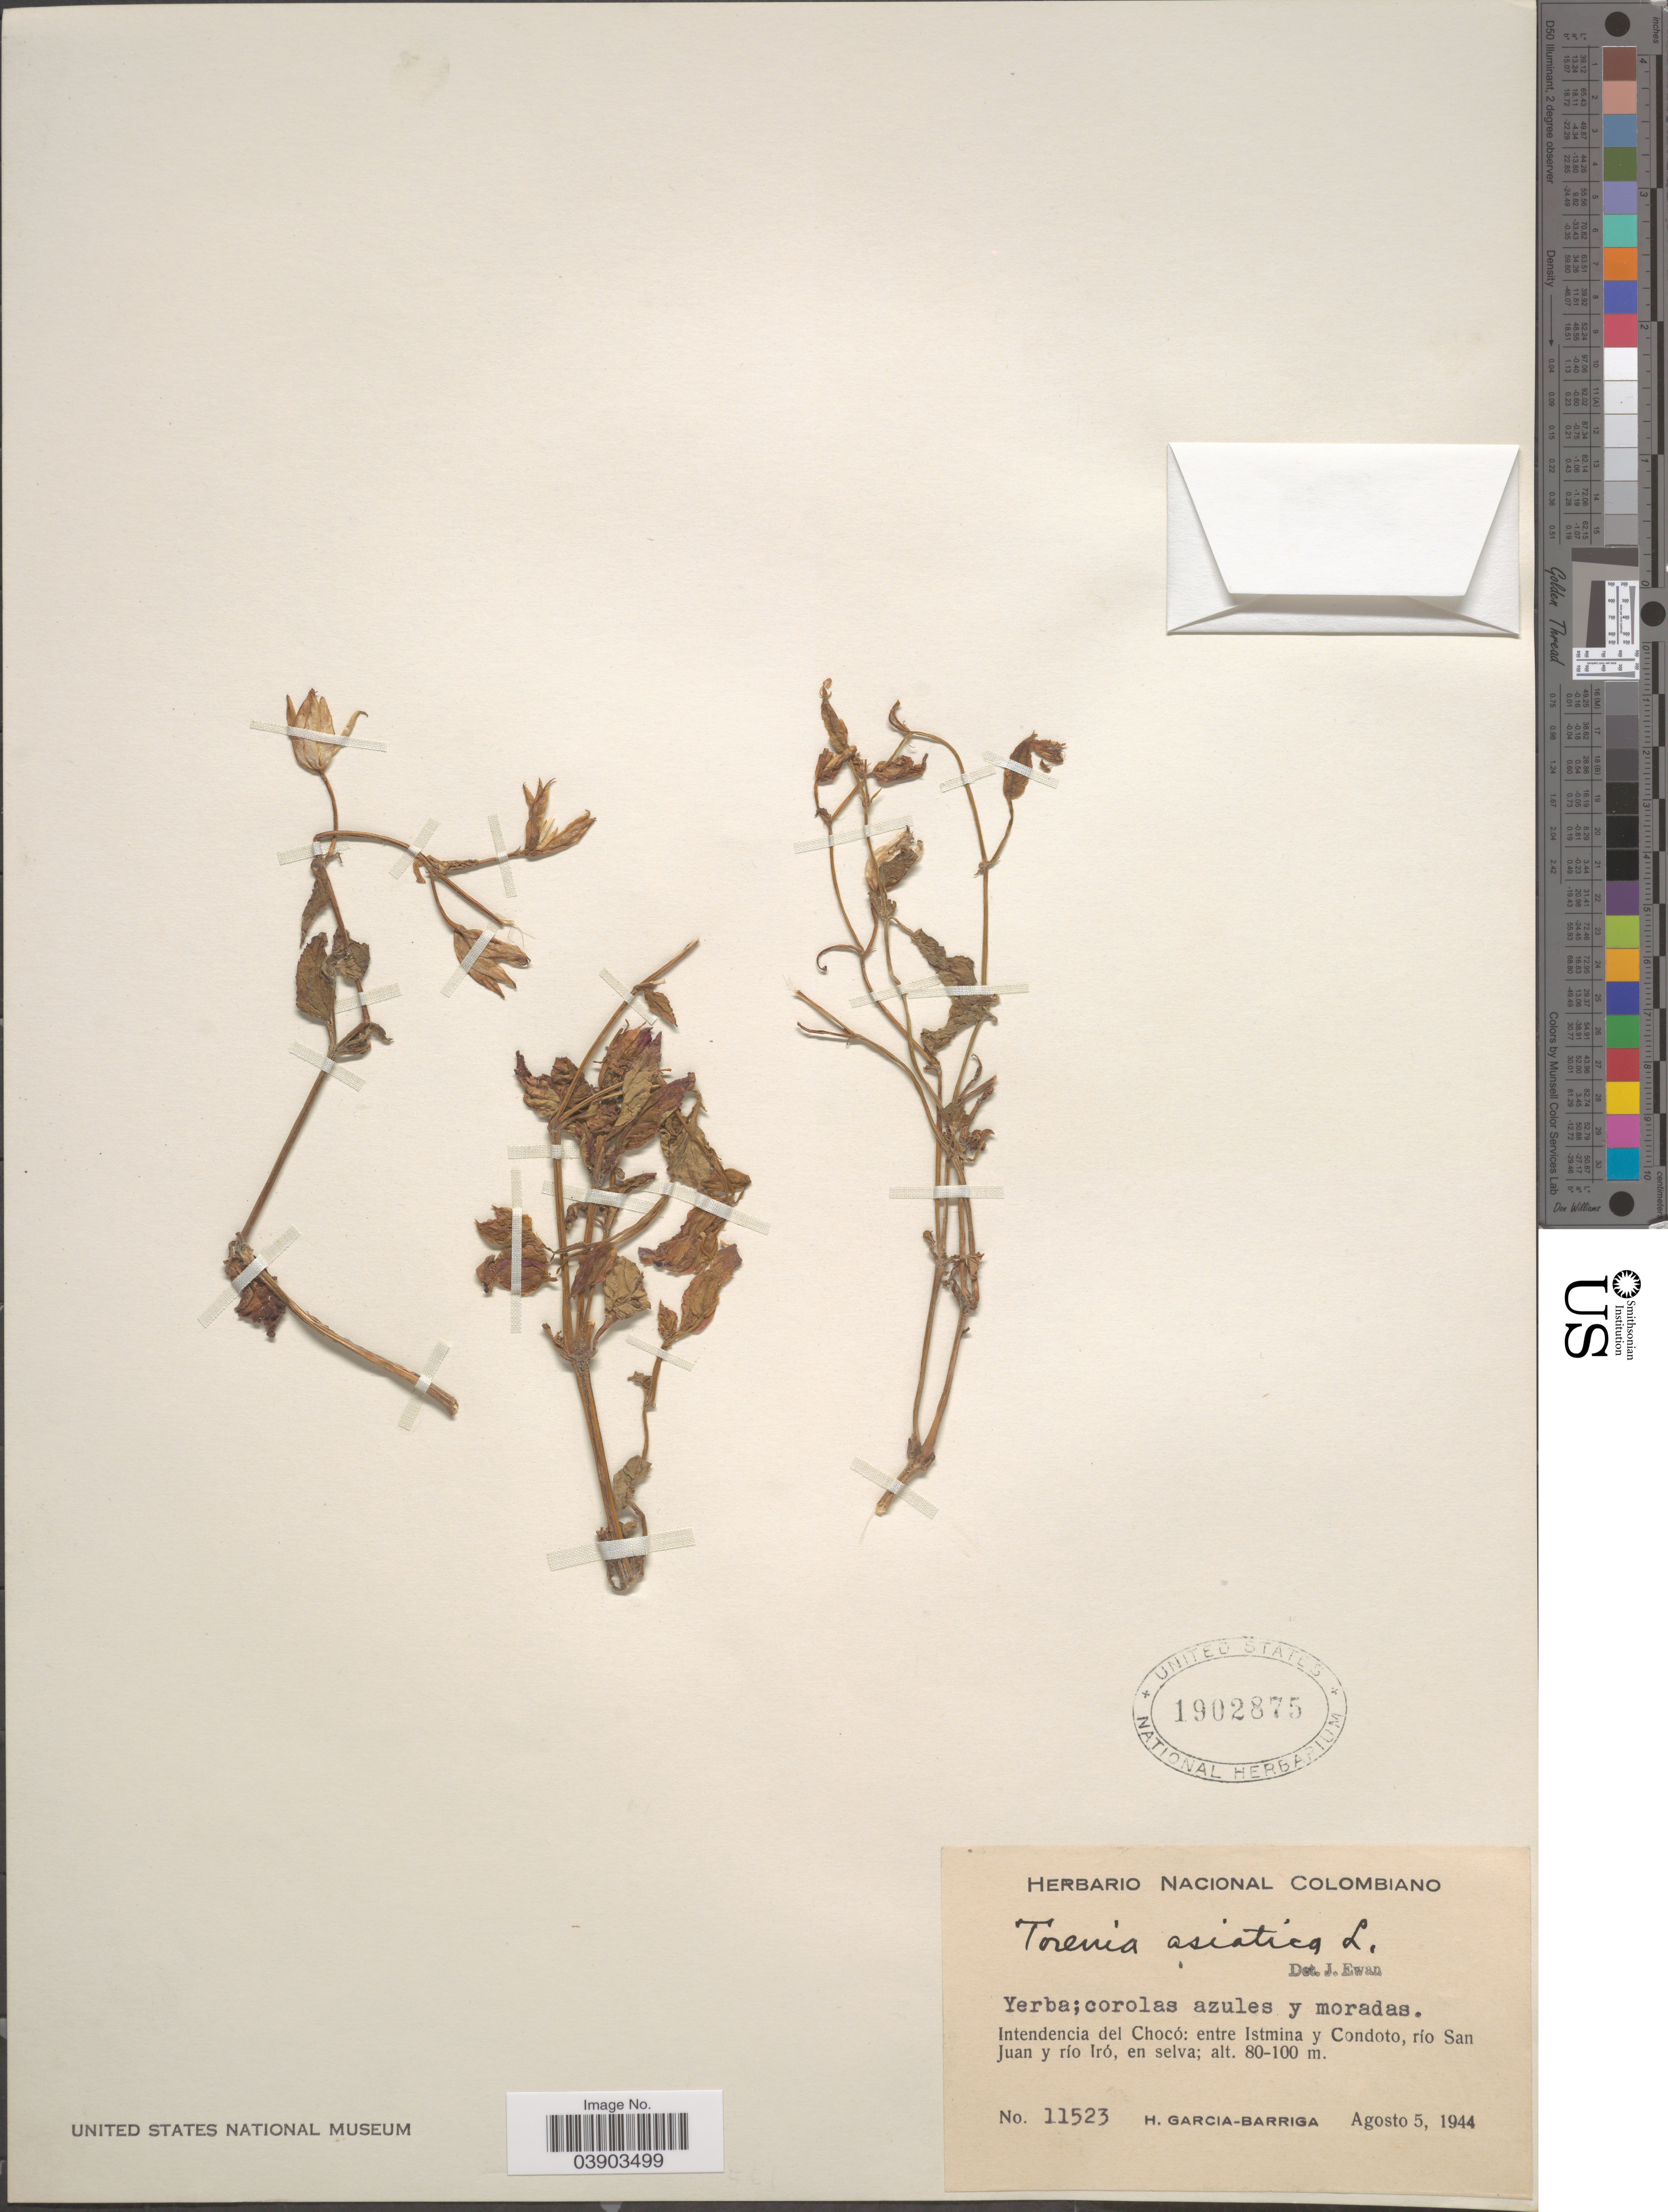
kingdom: Plantae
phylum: Tracheophyta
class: Magnoliopsida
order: Lamiales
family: Linderniaceae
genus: Torenia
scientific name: Torenia asiatica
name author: L.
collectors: H. García Barriga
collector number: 11523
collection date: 1944-08-05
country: Colombia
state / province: Chocó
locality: Intendencia del Chocó: entre Istmina y Condoto, río San Juan y río Iró.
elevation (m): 80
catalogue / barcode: US 1902875